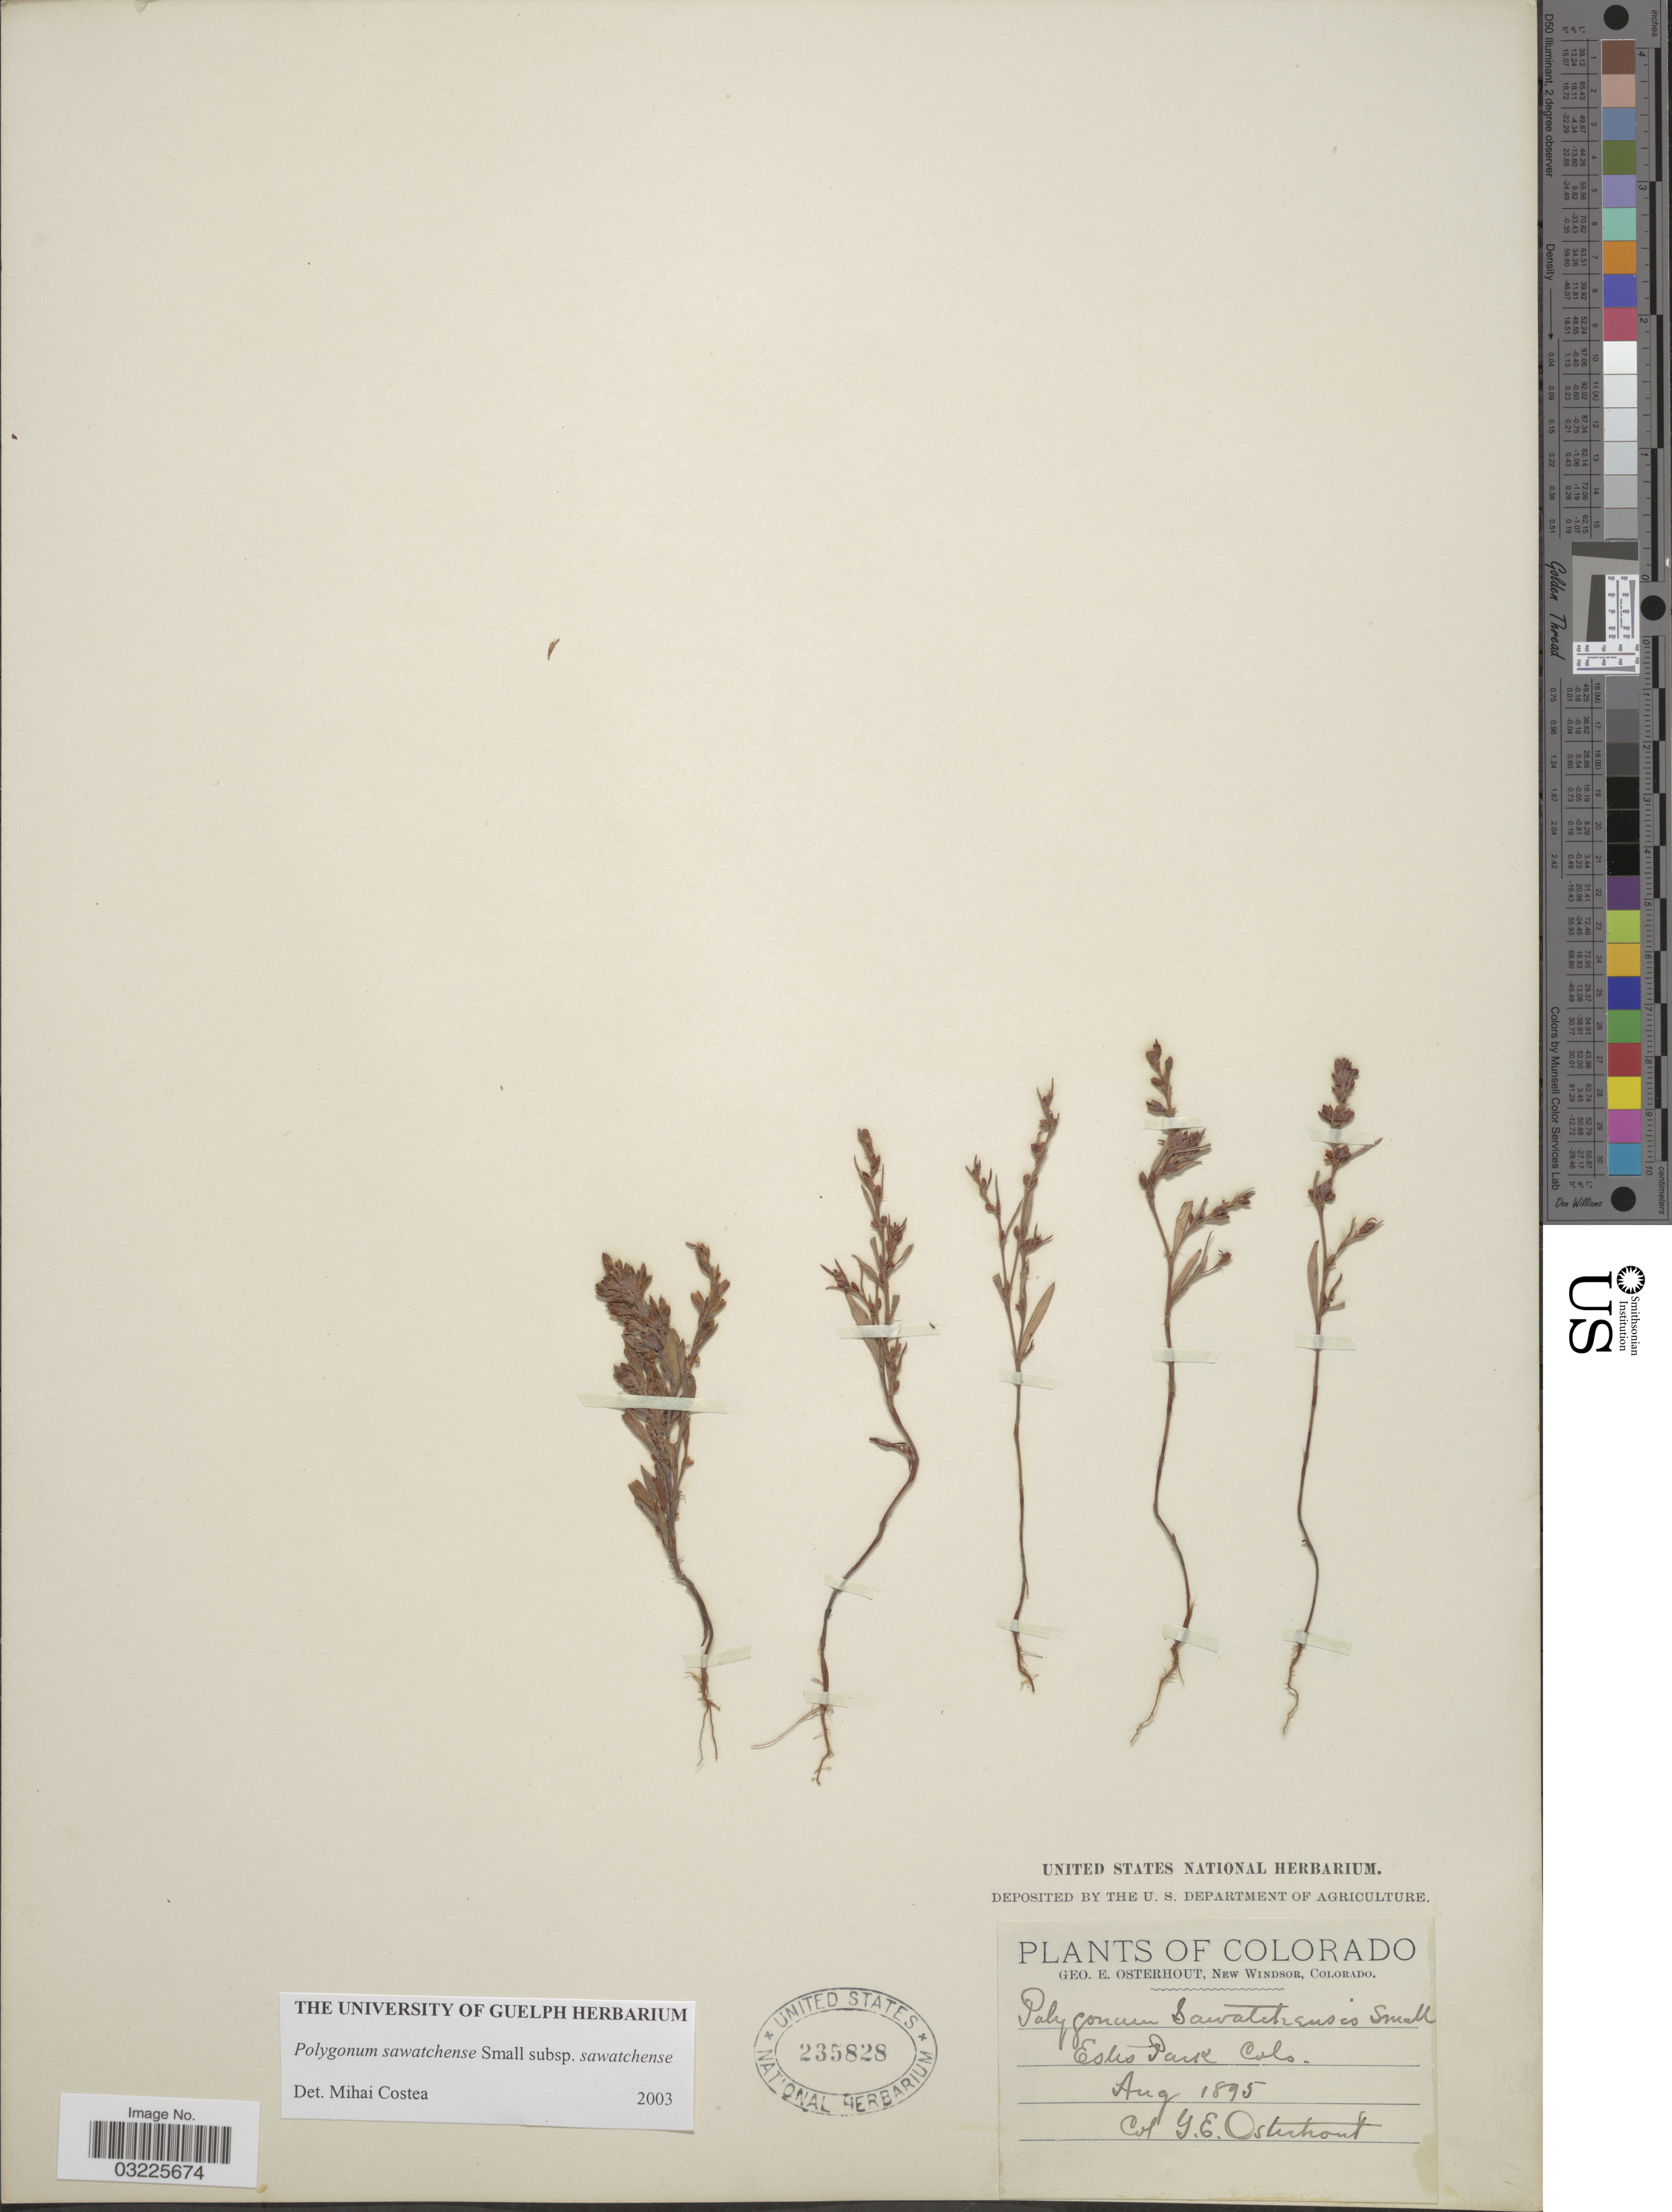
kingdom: Plantae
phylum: Tracheophyta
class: Magnoliopsida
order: Caryophyllales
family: Polygonaceae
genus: Polygonum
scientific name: Polygonum sawatchense subsp. sawatchense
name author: Small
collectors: G. Osterhout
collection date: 1895-08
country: United States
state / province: Colorado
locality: Estes Park.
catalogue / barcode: US 235828